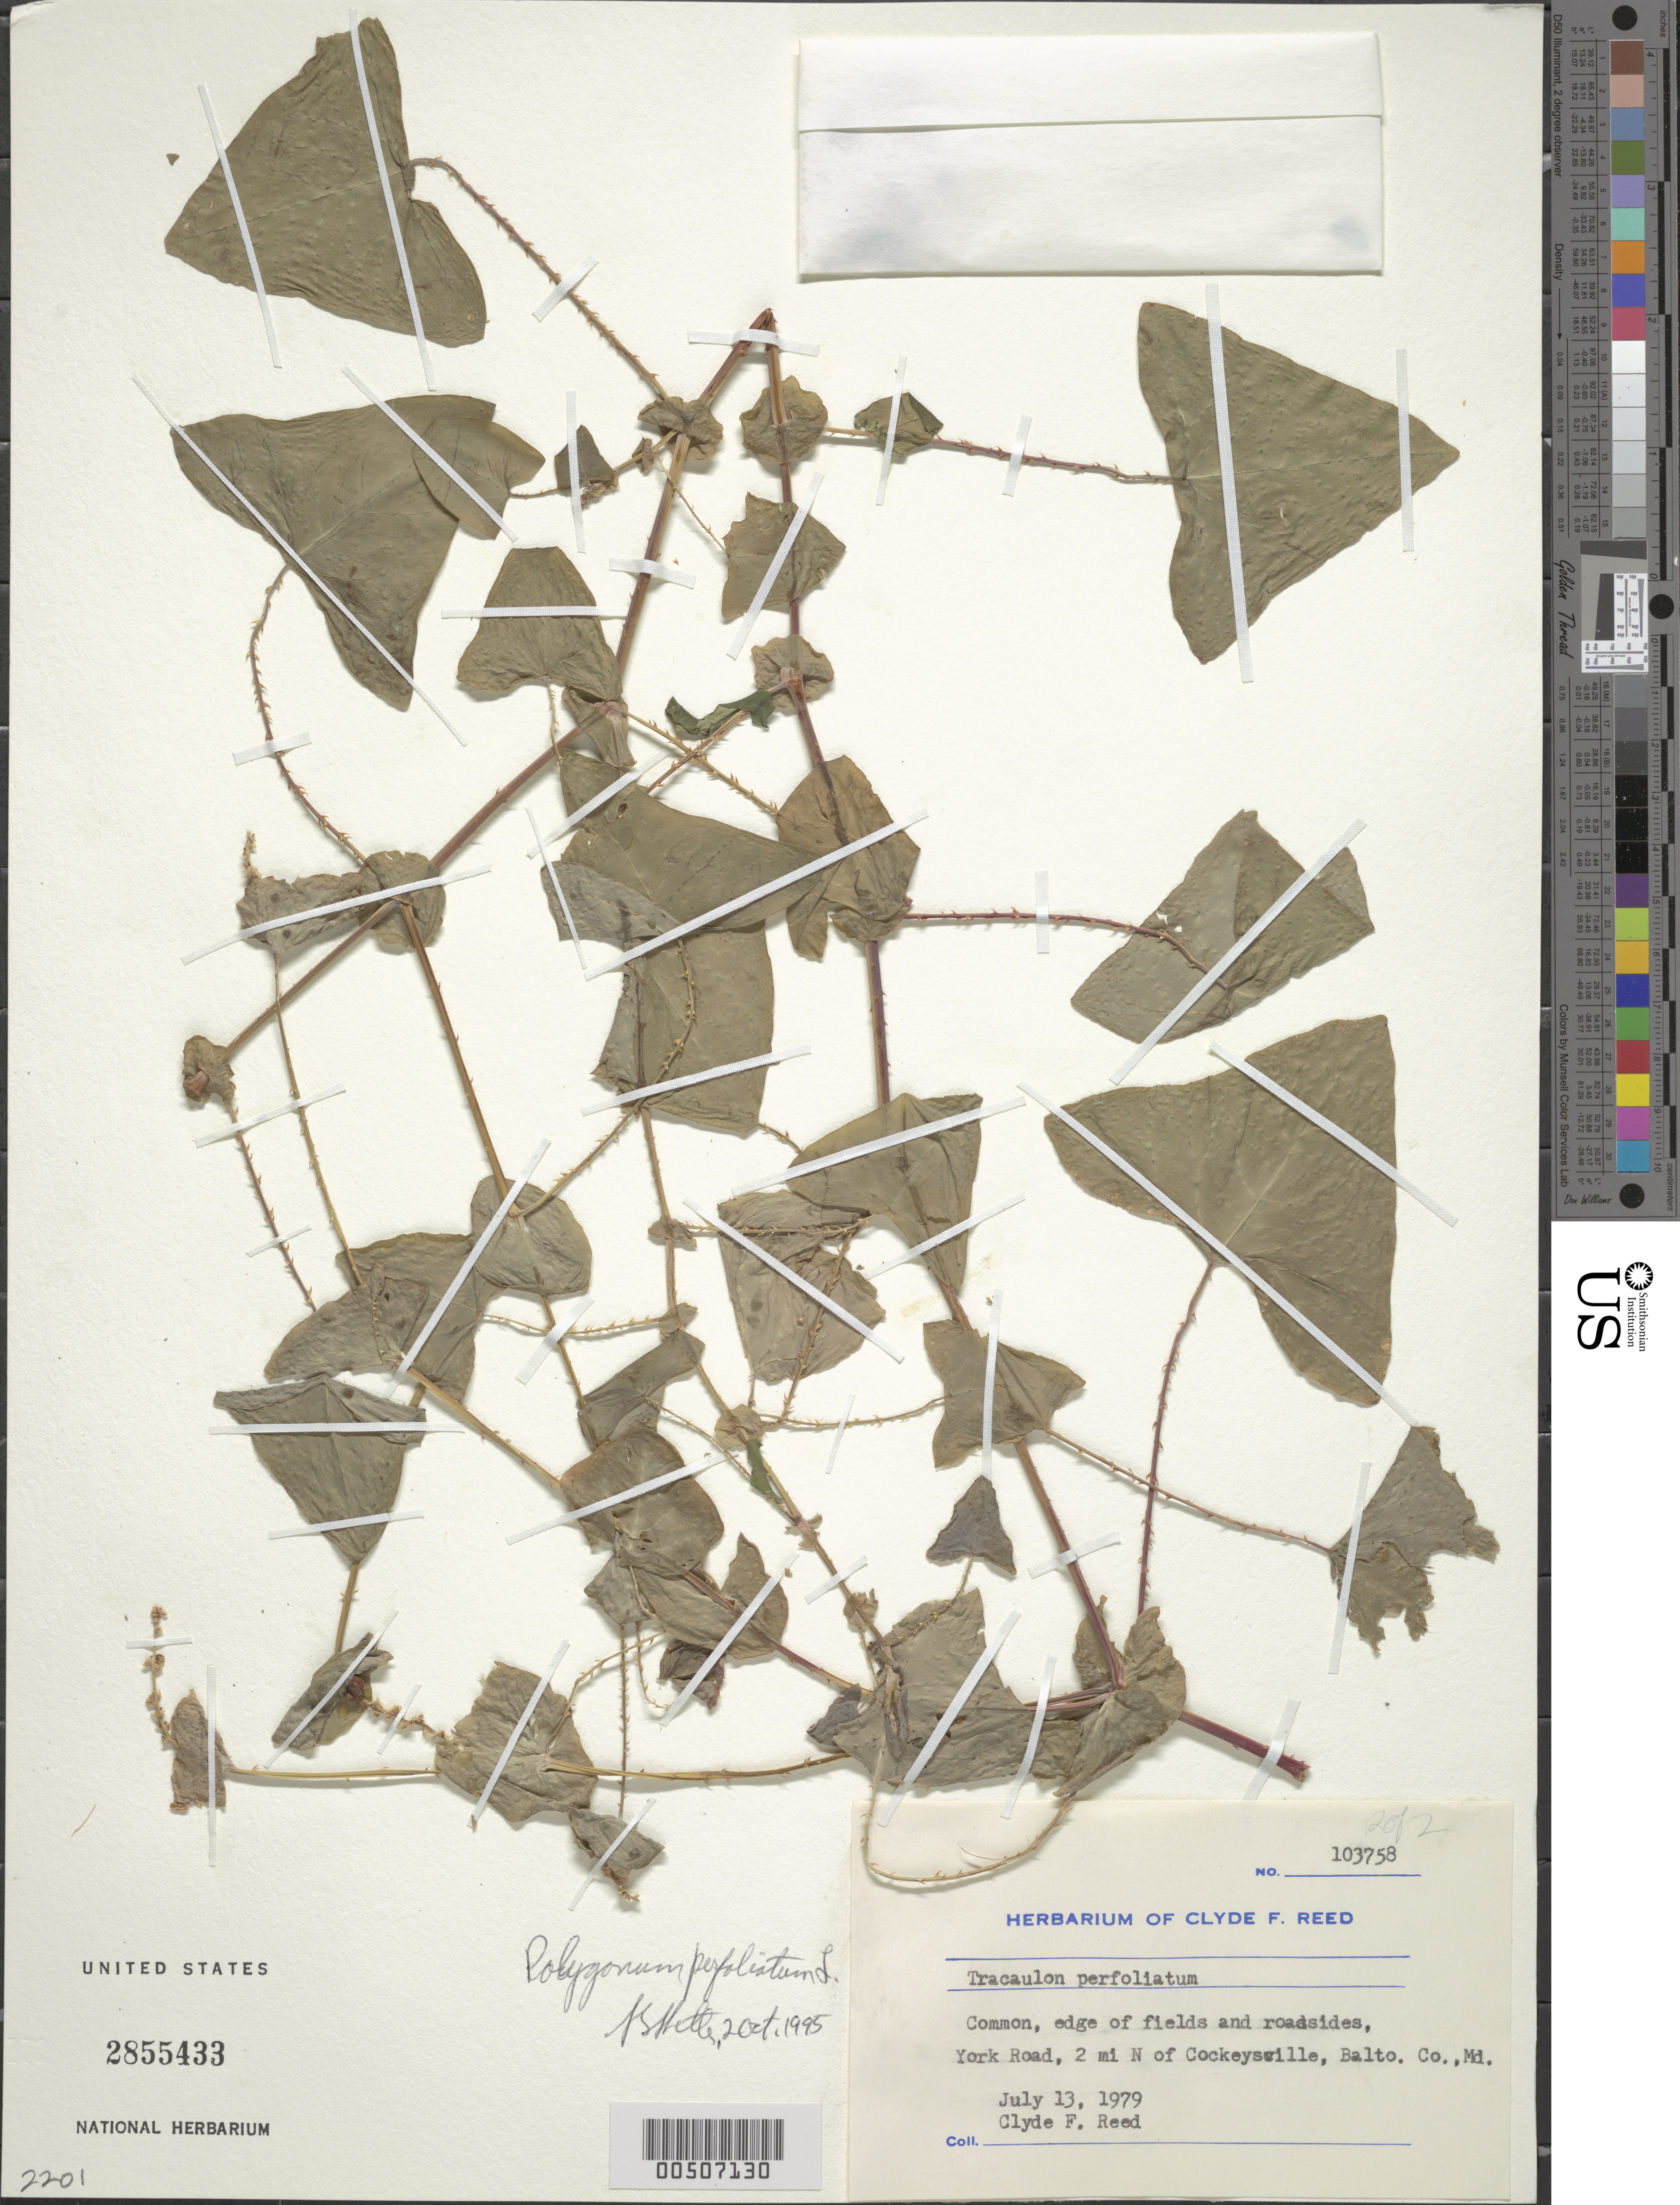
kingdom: Plantae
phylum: Tracheophyta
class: Magnoliopsida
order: Caryophyllales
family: Polygonaceae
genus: Persicaria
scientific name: Persicaria perfoliata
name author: (L.) H. Gross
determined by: Atha, D. E.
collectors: C. F. Reed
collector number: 103758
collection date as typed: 13 Jul 1979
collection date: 1979-07-13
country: United States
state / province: Maryland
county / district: Baltimore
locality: York road, N of Cockeysville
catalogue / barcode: US 2855433